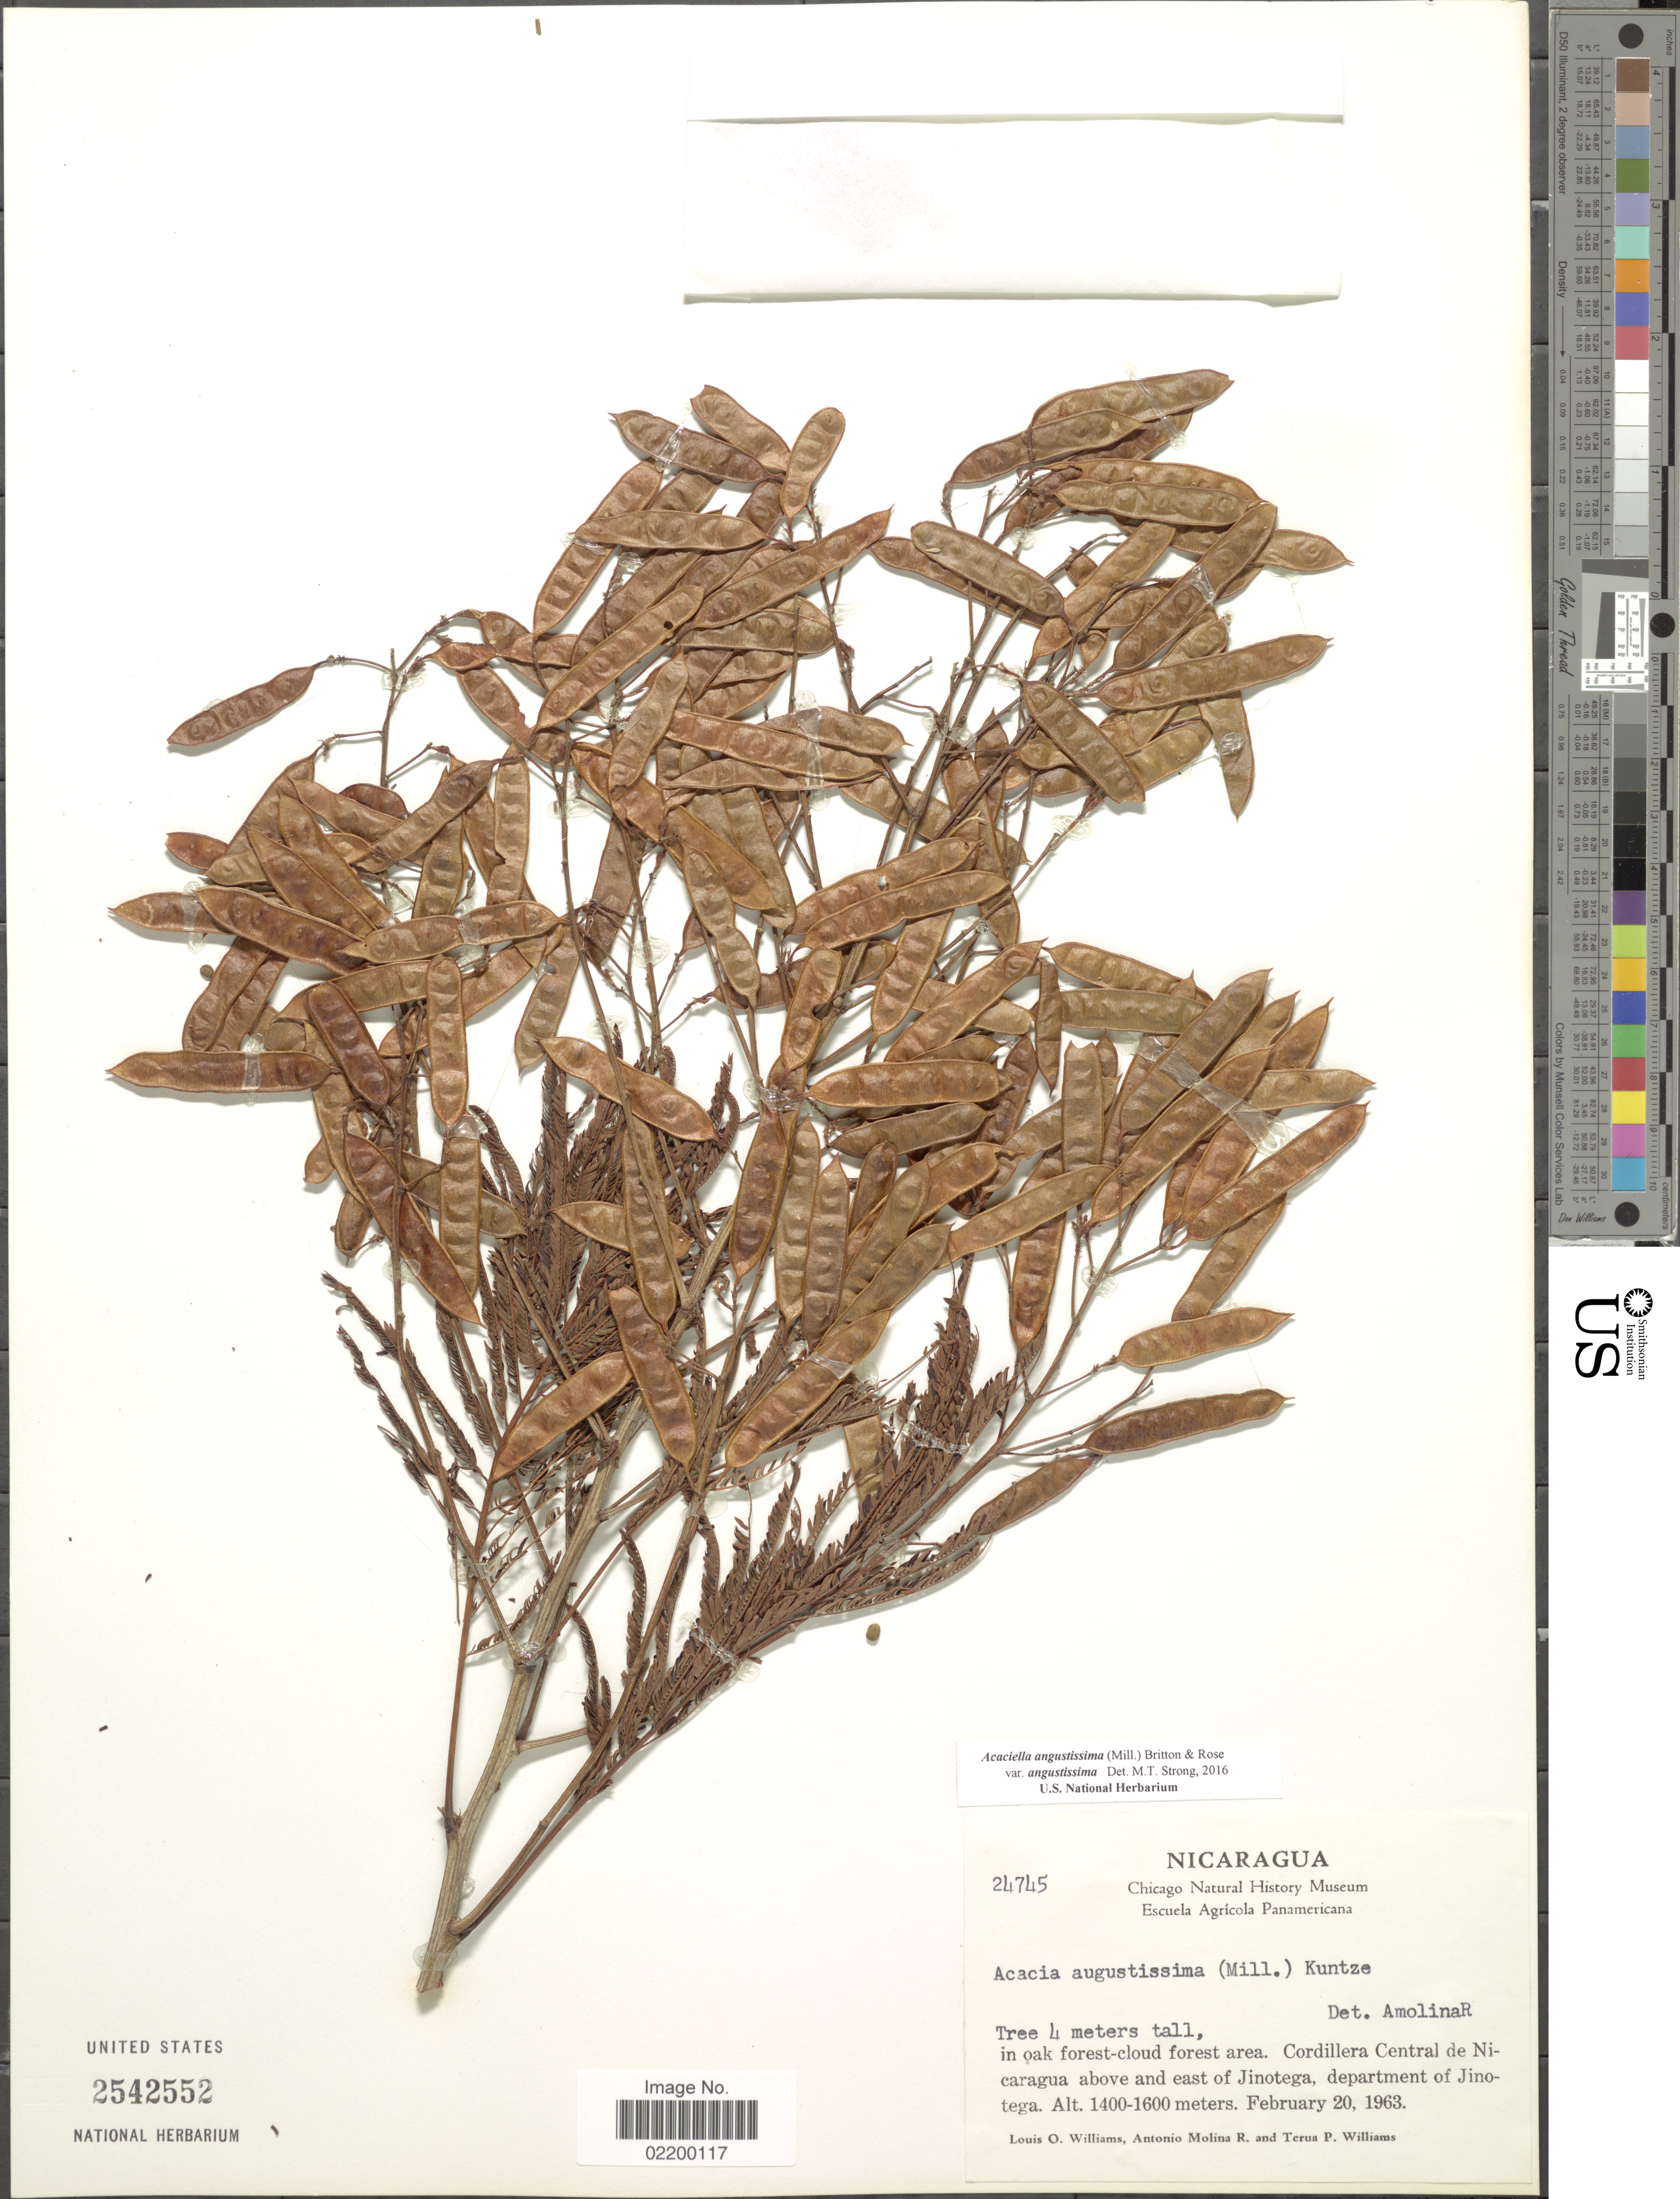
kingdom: Plantae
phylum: Tracheophyta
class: Magnoliopsida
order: Fabales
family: Fabaceae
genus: Acaciella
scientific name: Acaciella angustissima var. angustissima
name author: (Mill.) Britton & Rose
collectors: L. O. Williams, A. Molina R. & T. P. Williams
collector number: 24745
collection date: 1963-02-20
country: Nicaragua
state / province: Jinotega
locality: Cordillera Central de Nicaragua above and east of Jinotega, department of Jinotega.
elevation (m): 1400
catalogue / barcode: US 2542552